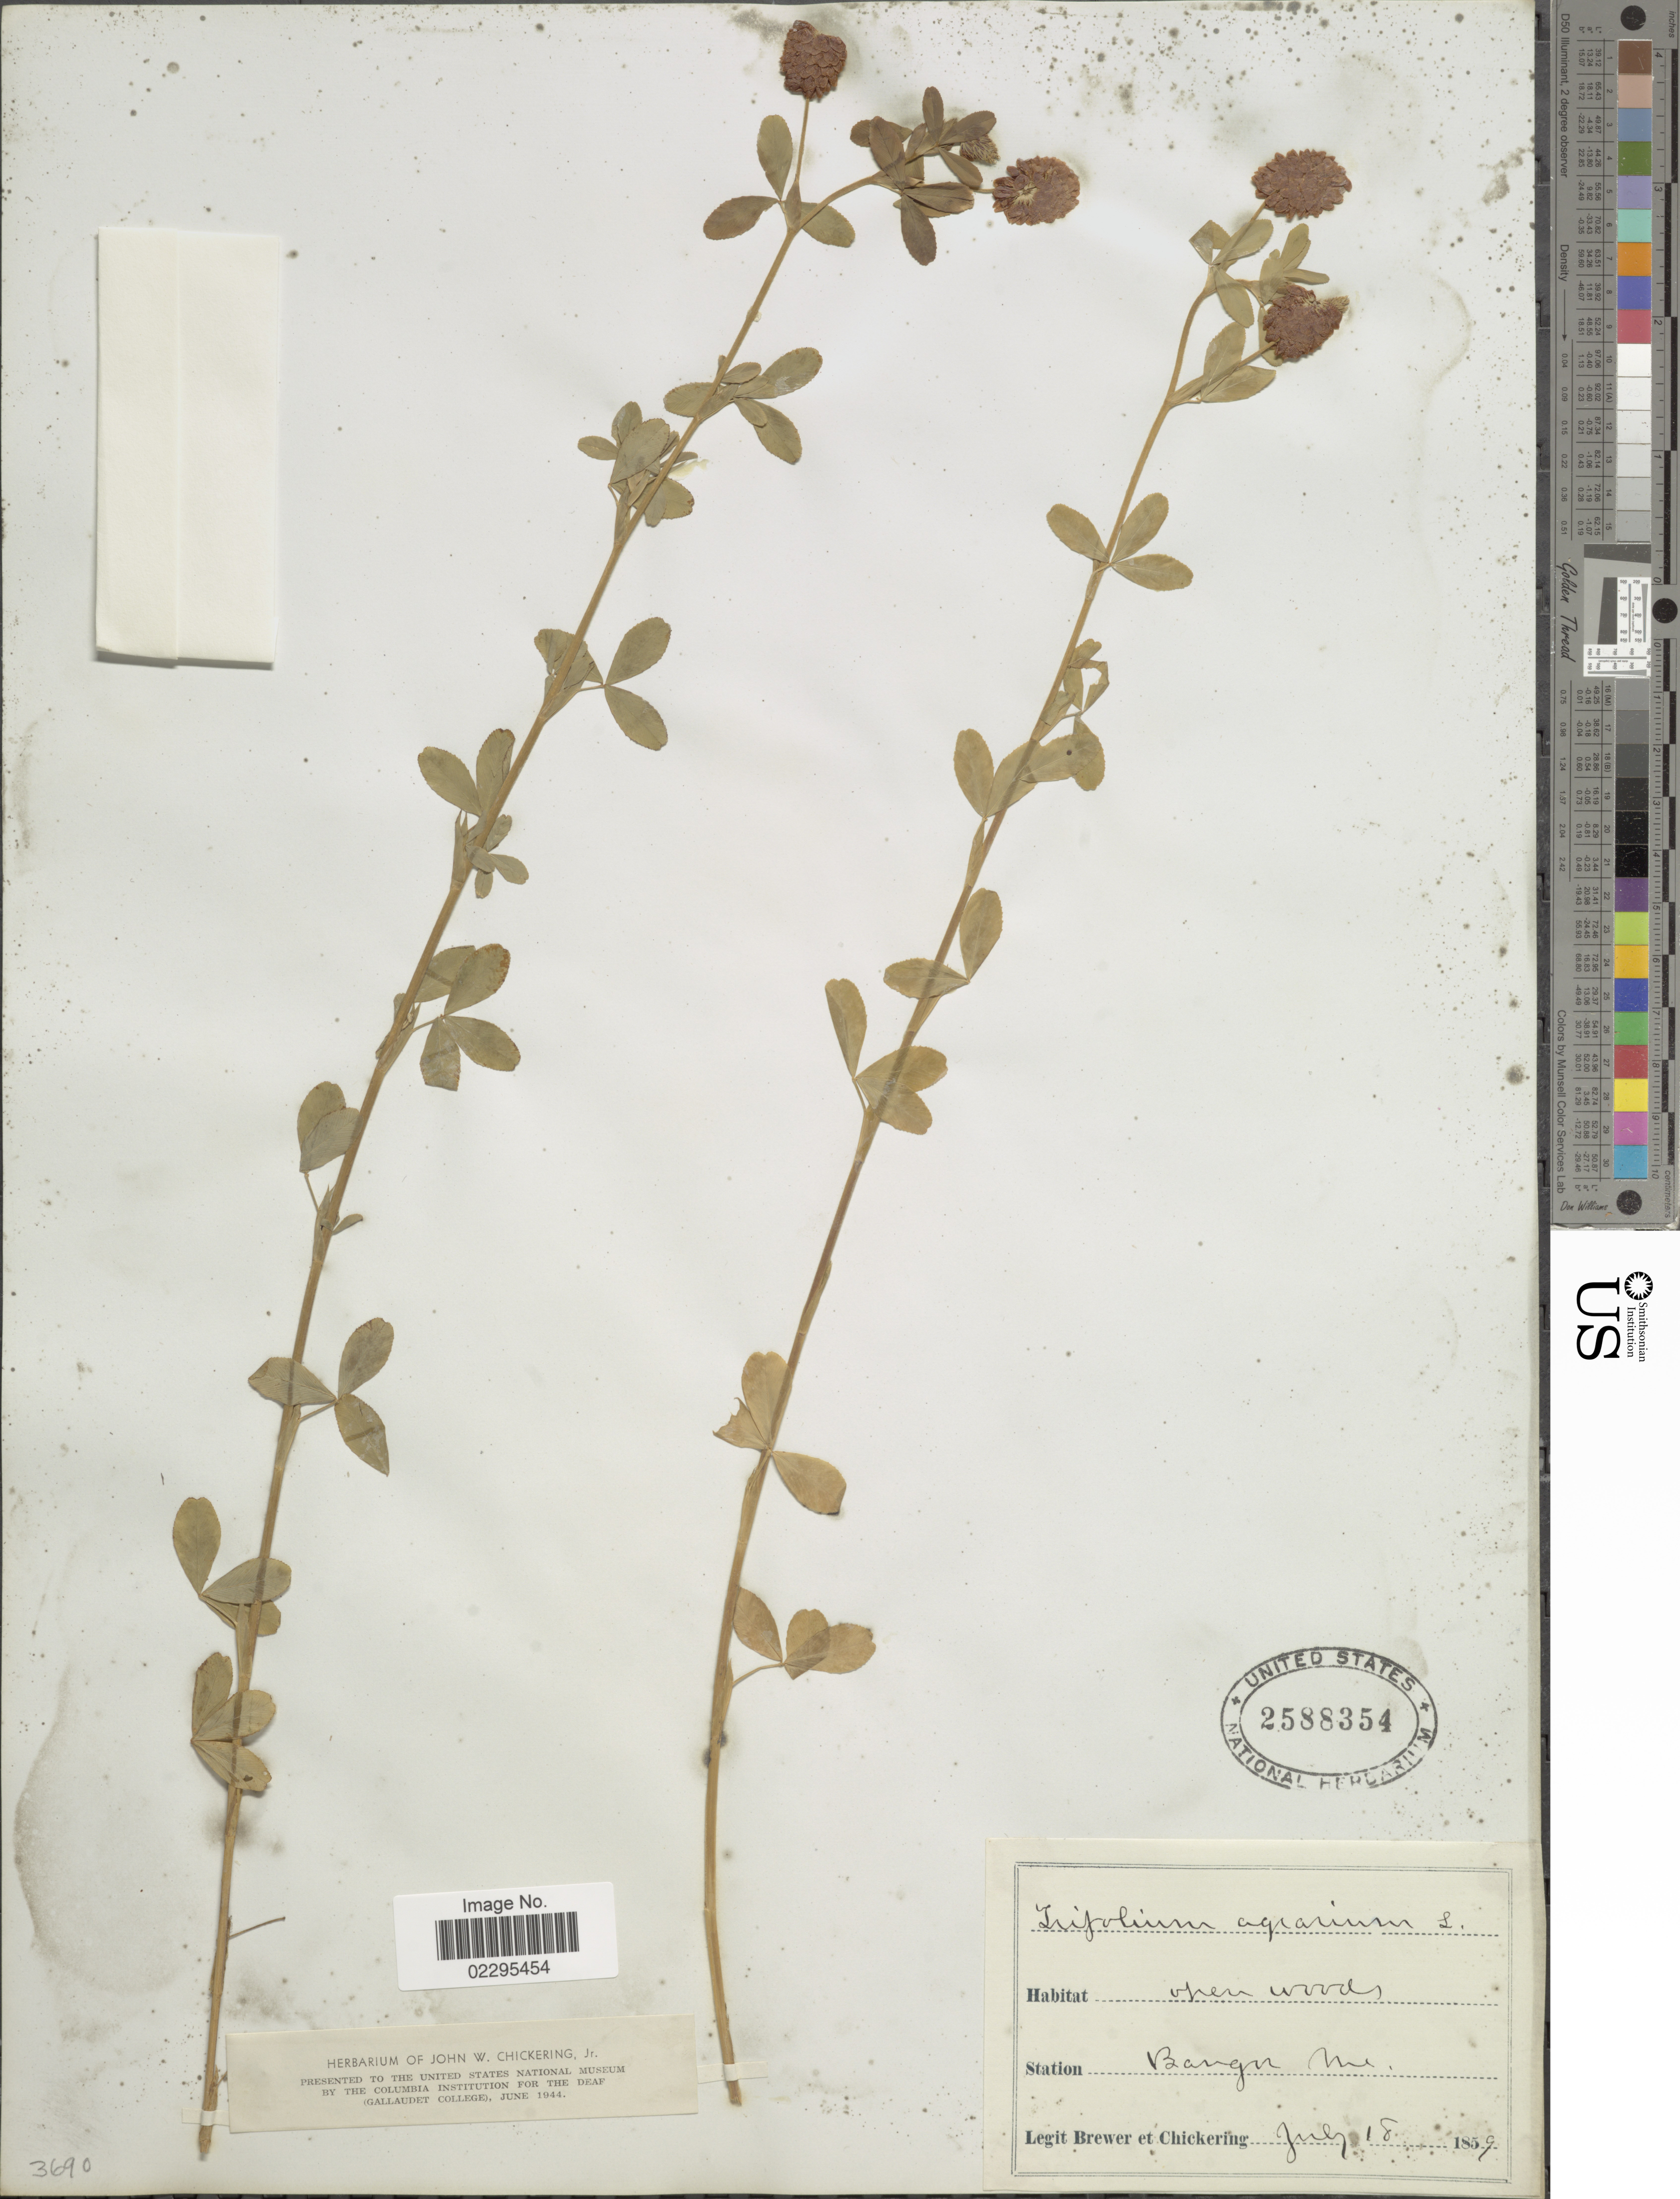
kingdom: Plantae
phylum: Tracheophyta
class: Magnoliopsida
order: Fabales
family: Fabaceae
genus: Trifolium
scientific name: Trifolium agrarium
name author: L.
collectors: -. Brewer & -. Chickering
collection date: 1859-07-18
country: United States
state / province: Maine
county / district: Penobscot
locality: Bangor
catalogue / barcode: US 2588354